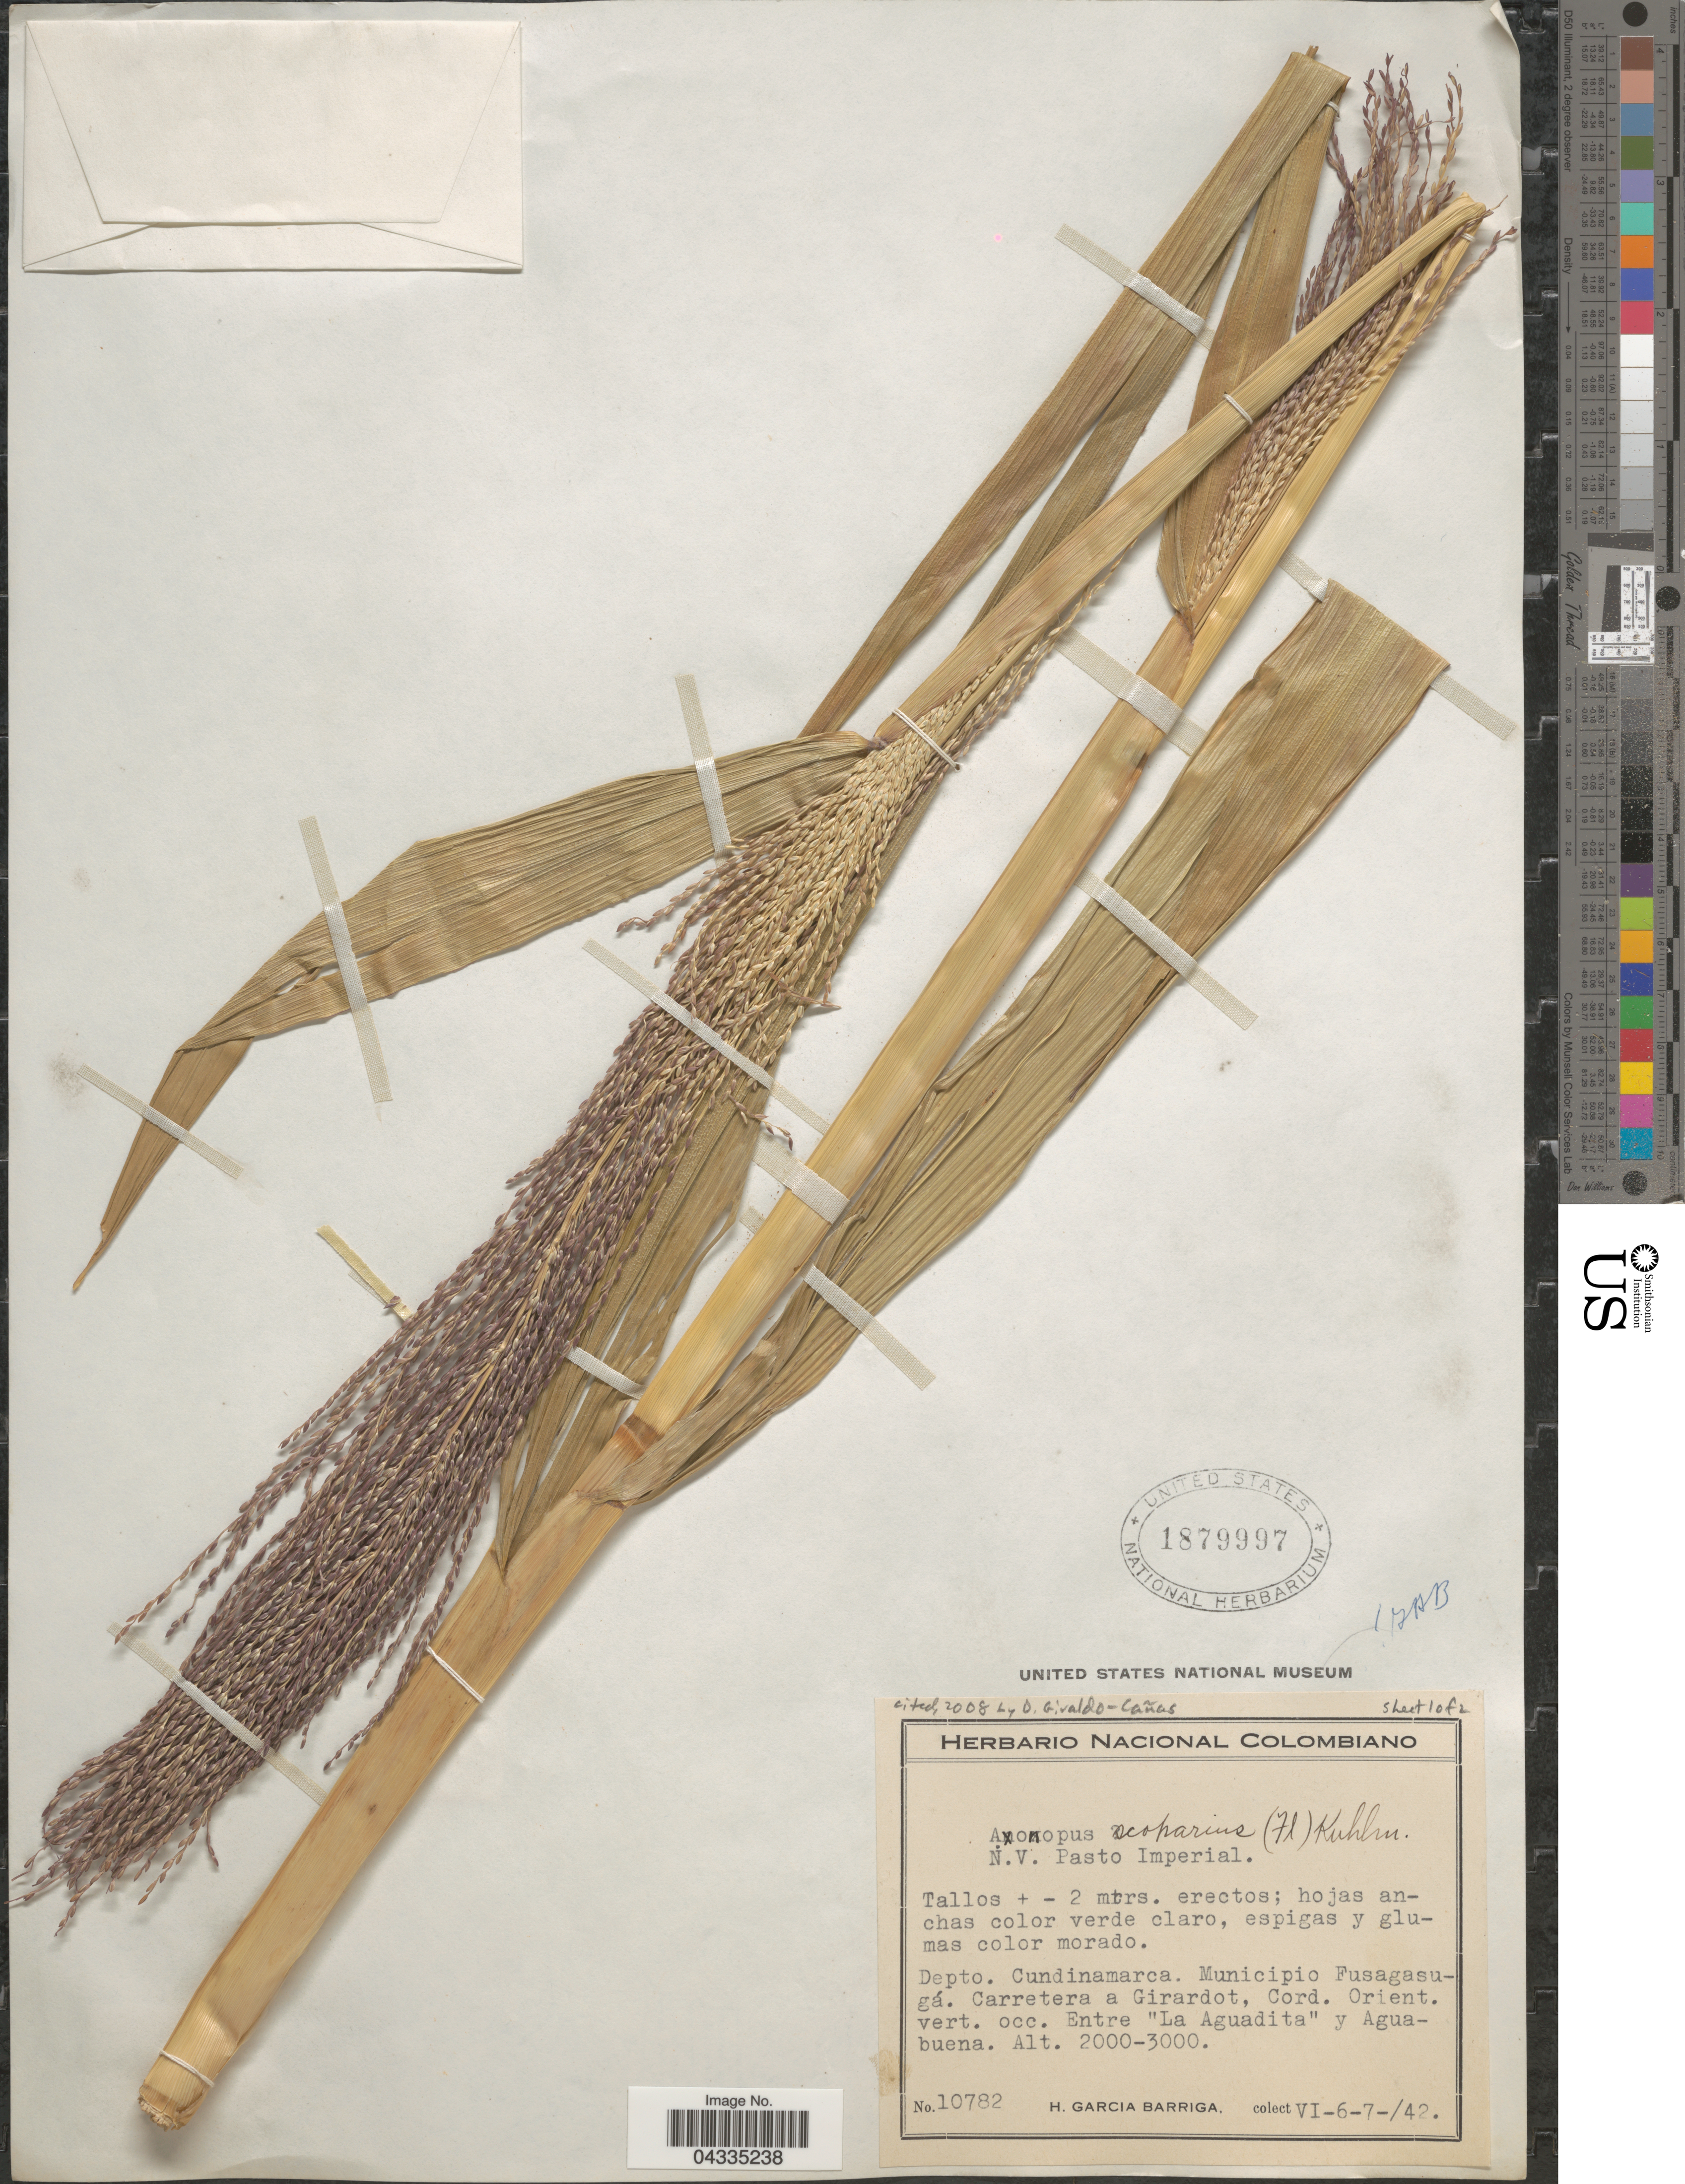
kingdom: Plantae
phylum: Tracheophyta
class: Liliopsida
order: Poales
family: Poaceae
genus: Axonopus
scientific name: Axonopus scoparius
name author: (Flüggé) Kuhlm.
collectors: H. García Barriga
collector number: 10782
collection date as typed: Transcribed d/m/y: 6/6/42 to 7/6/42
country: Colombia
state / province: Cundinamarca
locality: Depto. Cundinamarca. Municipio Fusagasugá. Carretera a Girardot, Cord. Orient. vert. occ. Entre "La Aguadita" y Aguabuena.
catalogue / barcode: US 1879997